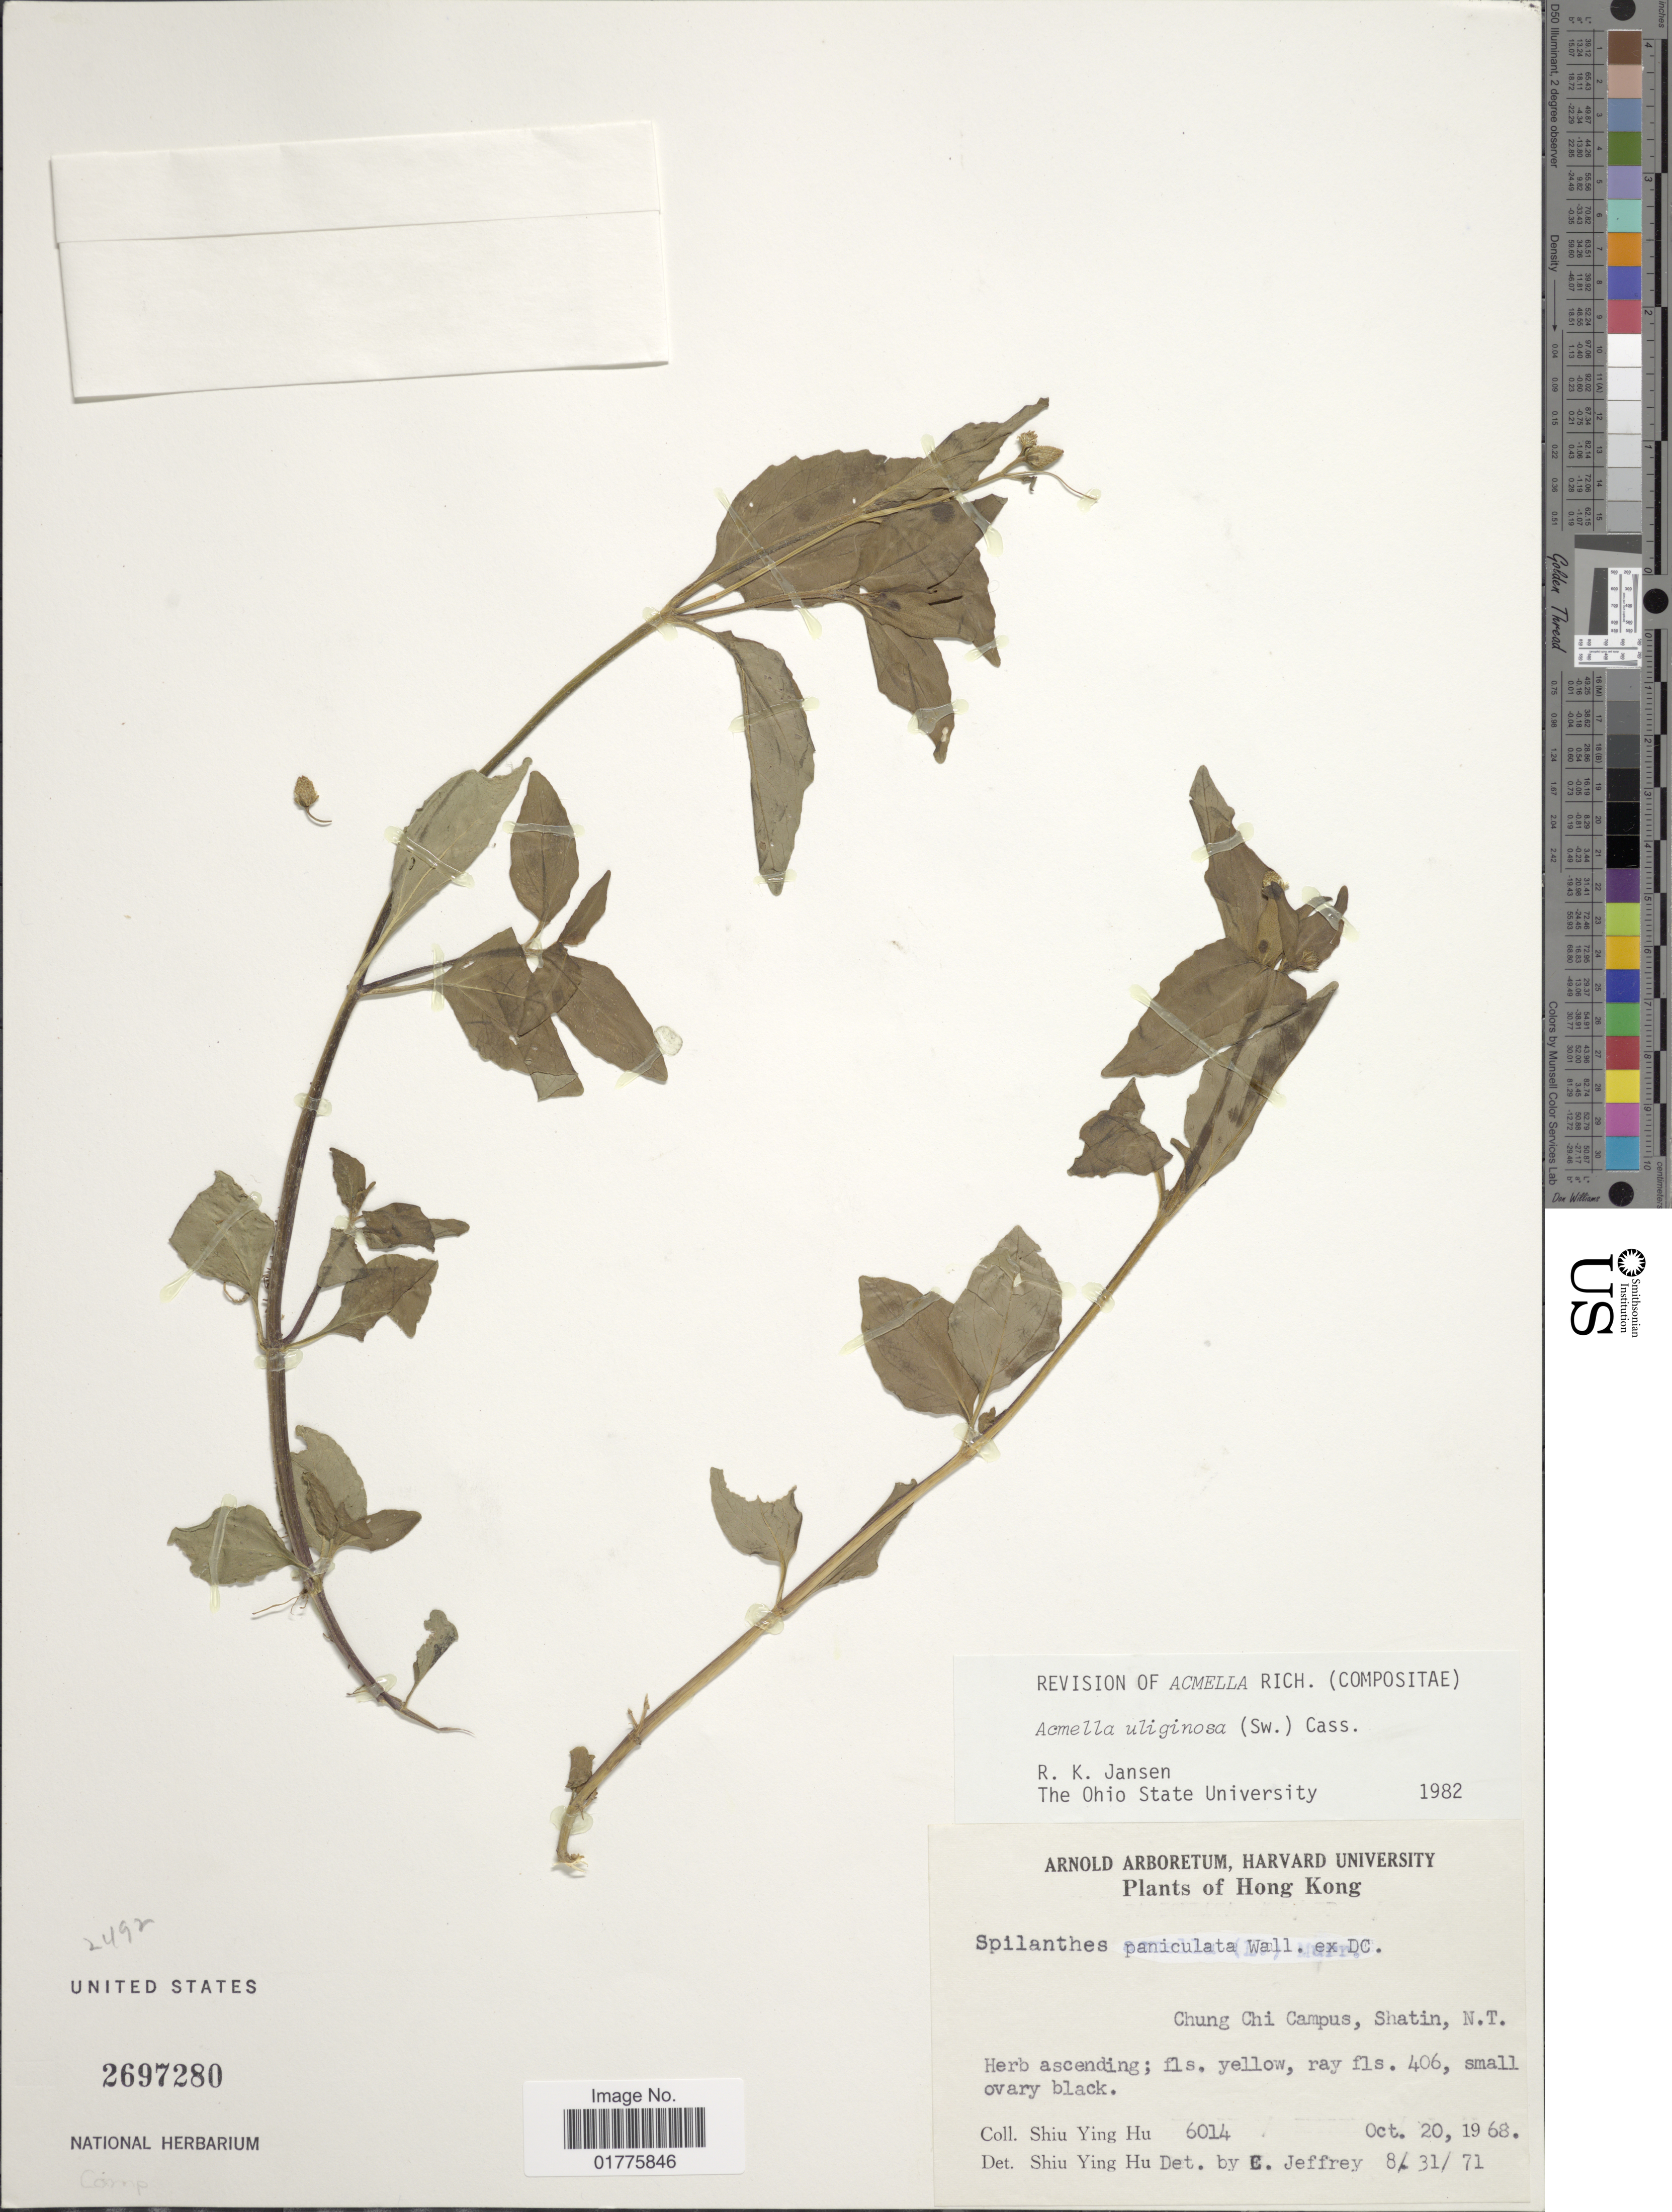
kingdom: Plantae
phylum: Tracheophyta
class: Magnoliopsida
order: Asterales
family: Asteraceae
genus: Acmella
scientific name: Acmella uliginosa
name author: (Sw.) Cass.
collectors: S. Y. Hu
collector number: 6014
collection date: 1968-10-20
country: China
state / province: Hong Kong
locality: Chung Chi Campus, Shatin, N. T.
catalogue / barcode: US 2697280